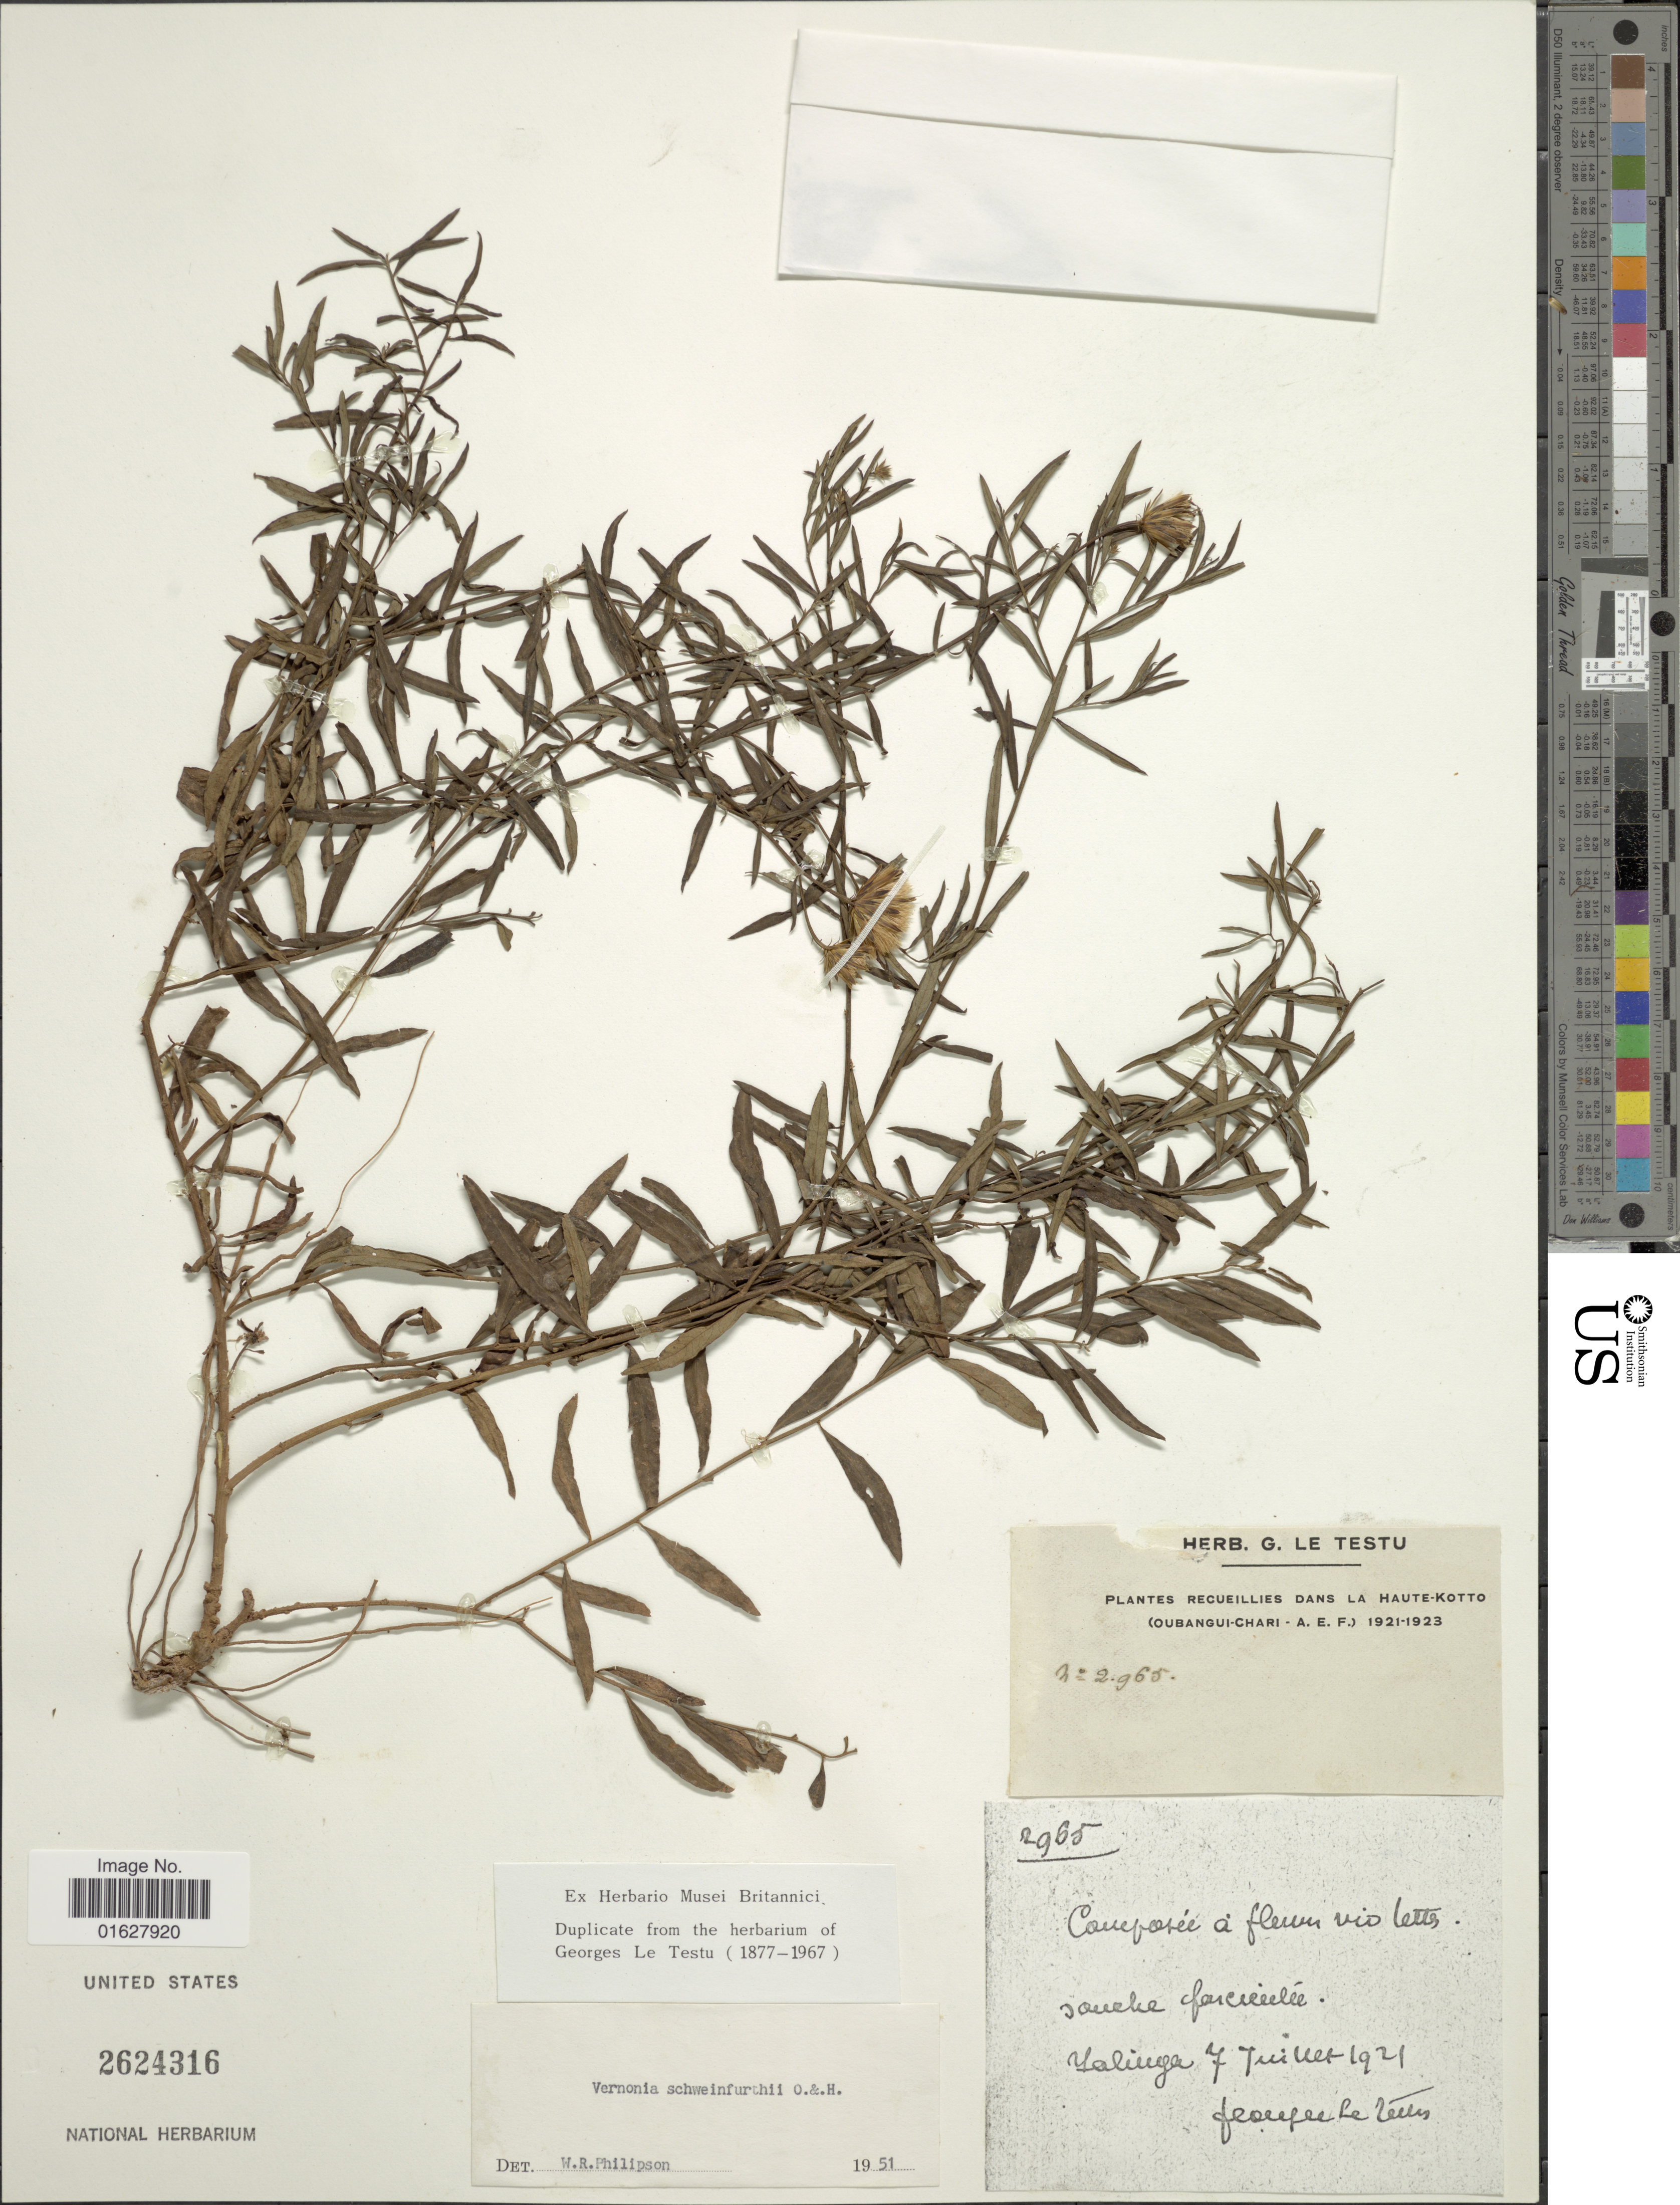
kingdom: Plantae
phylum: Tracheophyta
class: Magnoliopsida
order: Asterales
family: Asteraceae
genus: Vernonia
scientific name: Vernonia schweinfurthii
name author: Oliv. & Hiern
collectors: G. Le Testu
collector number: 2965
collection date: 1921-07-07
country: Central African Republic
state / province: Haute-Kotto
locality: Soueke faicielee, Yalinga [interpreted]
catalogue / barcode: US 2624316